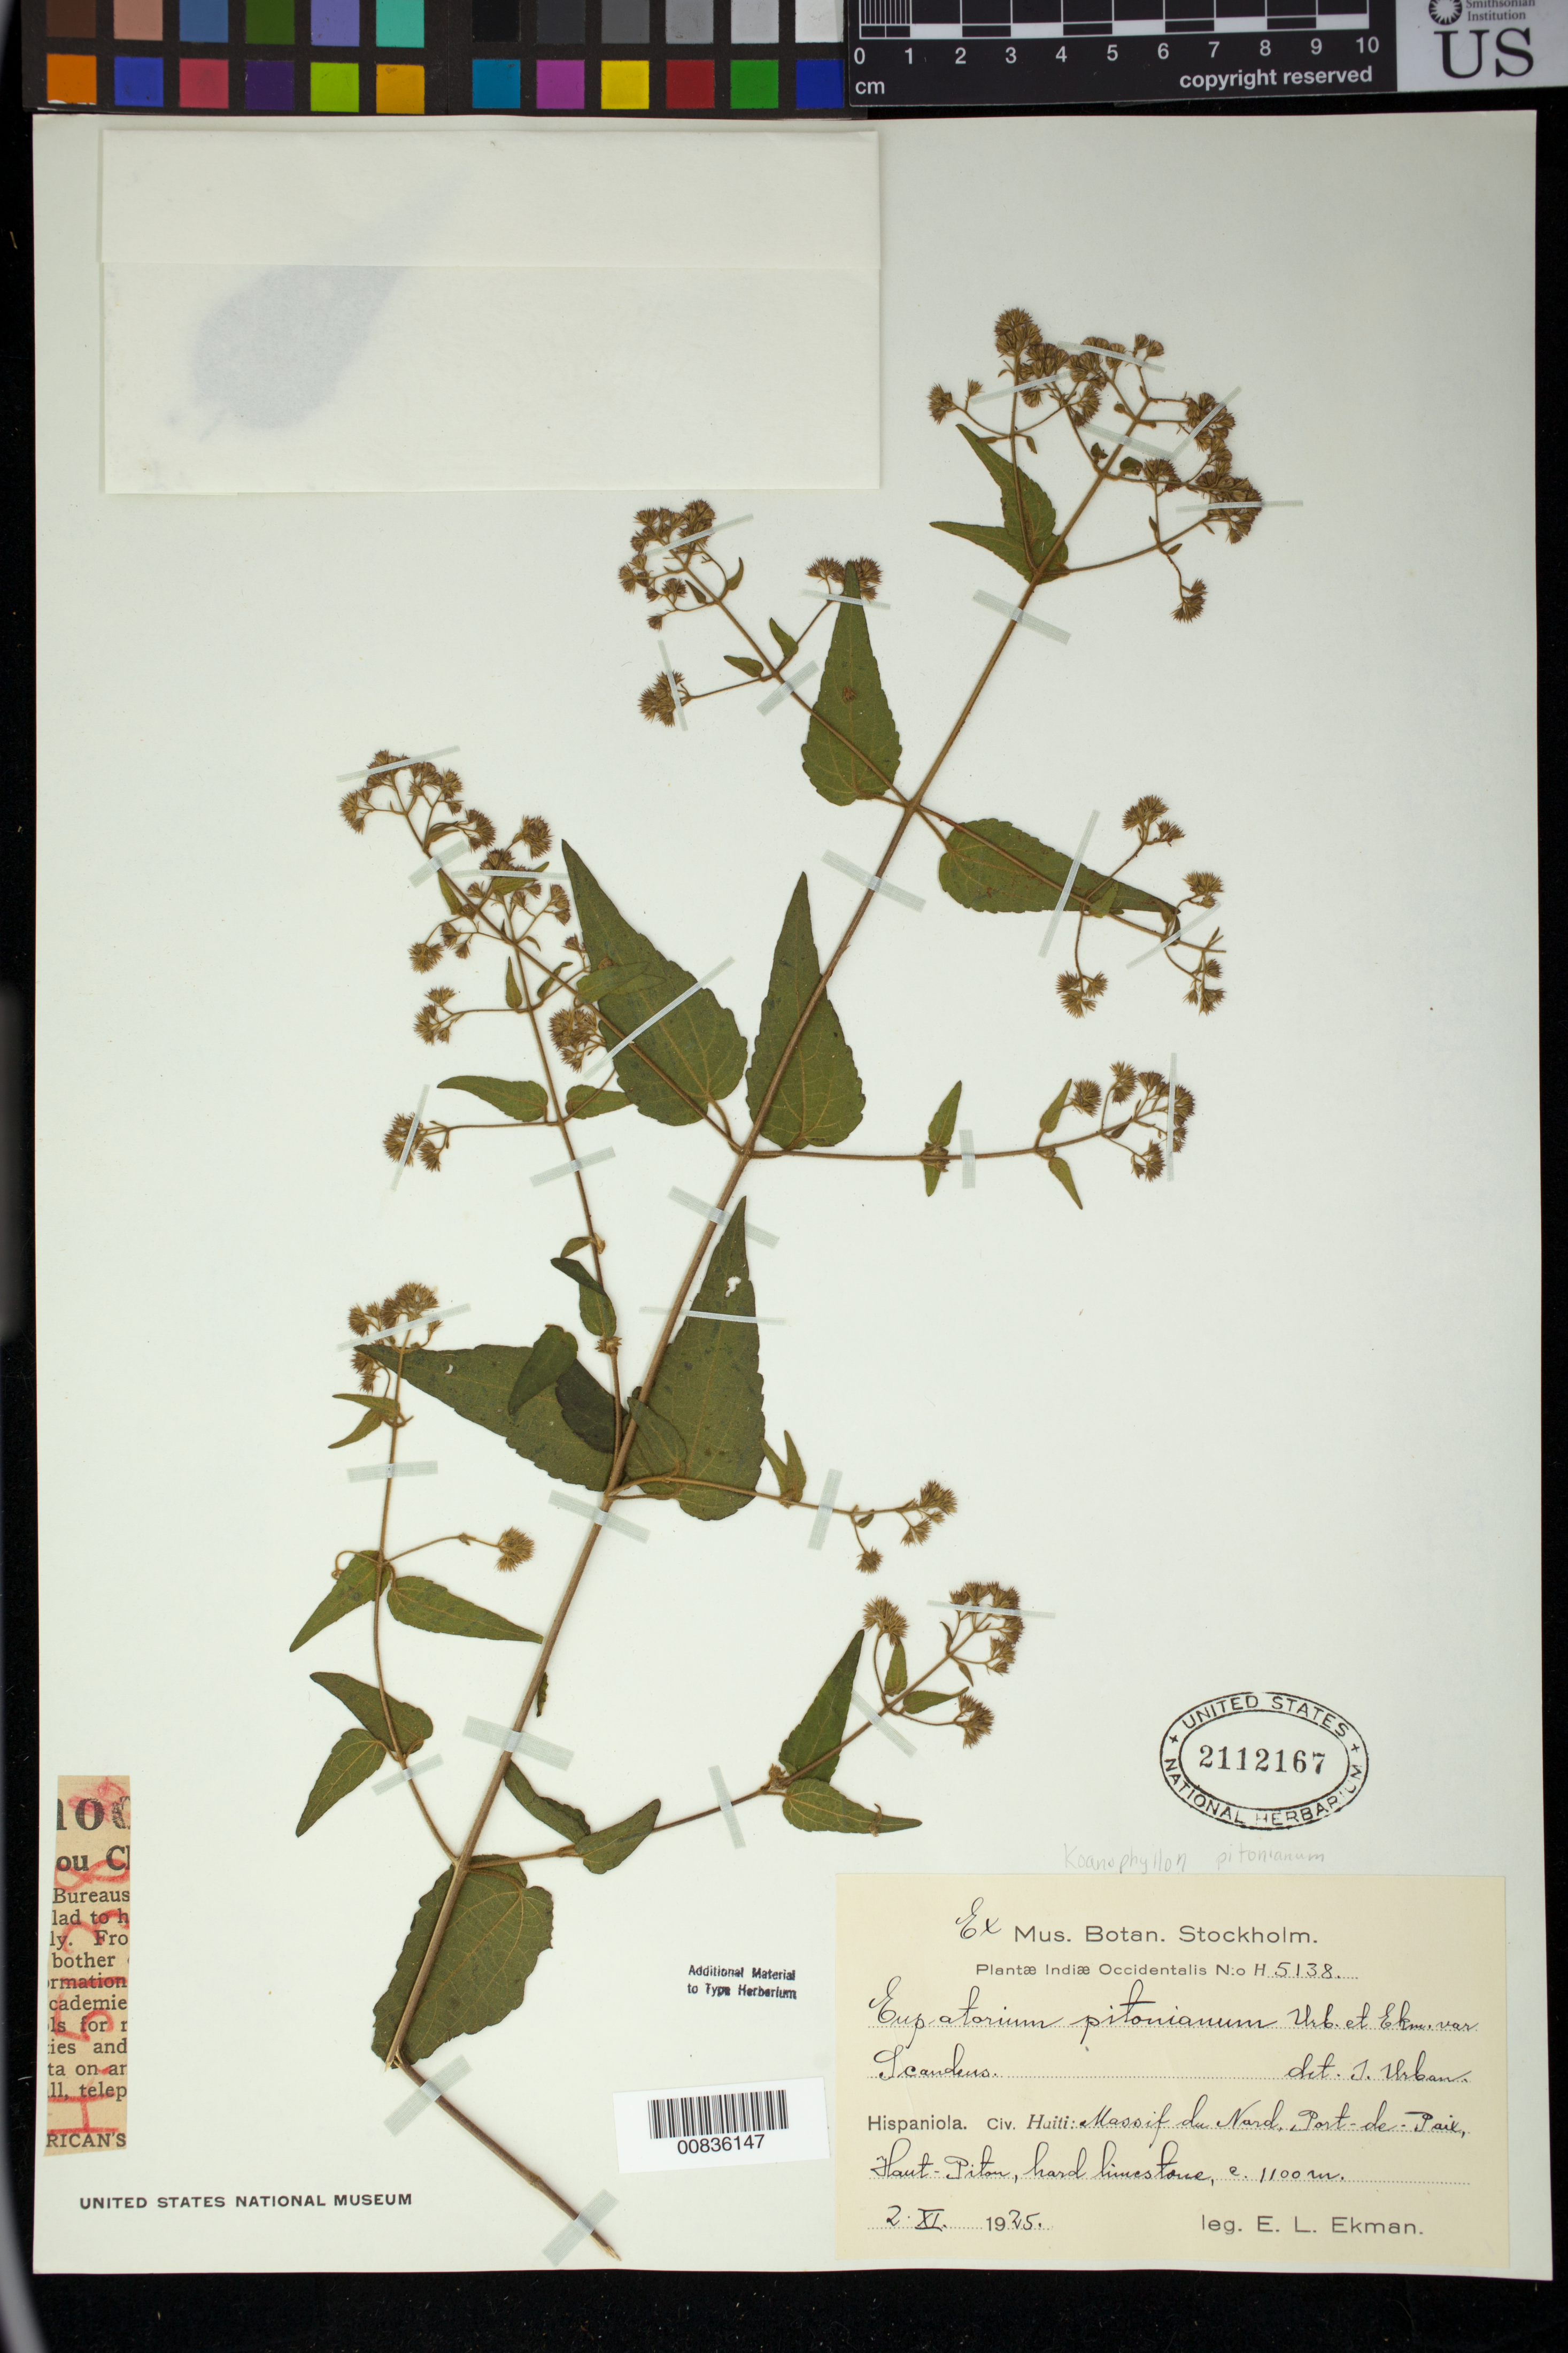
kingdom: Plantae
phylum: Tracheophyta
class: Magnoliopsida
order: Asterales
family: Asteraceae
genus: Eupatorium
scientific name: Eupatorium pitonianum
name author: Urb. & Ekman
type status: Isotype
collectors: E. L. Ekman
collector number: H 5138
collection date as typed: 02 Nov 1925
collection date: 1925-11-02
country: Haiti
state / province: Nord-Ouest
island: Hispaniola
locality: Massif du Nord, Port-de-Paix, Haut Piton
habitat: Hard limestone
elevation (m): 1100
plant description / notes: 2 duplicates of Ekman H5138 at US have slightly different collection dates and other data.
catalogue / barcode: US 2112167